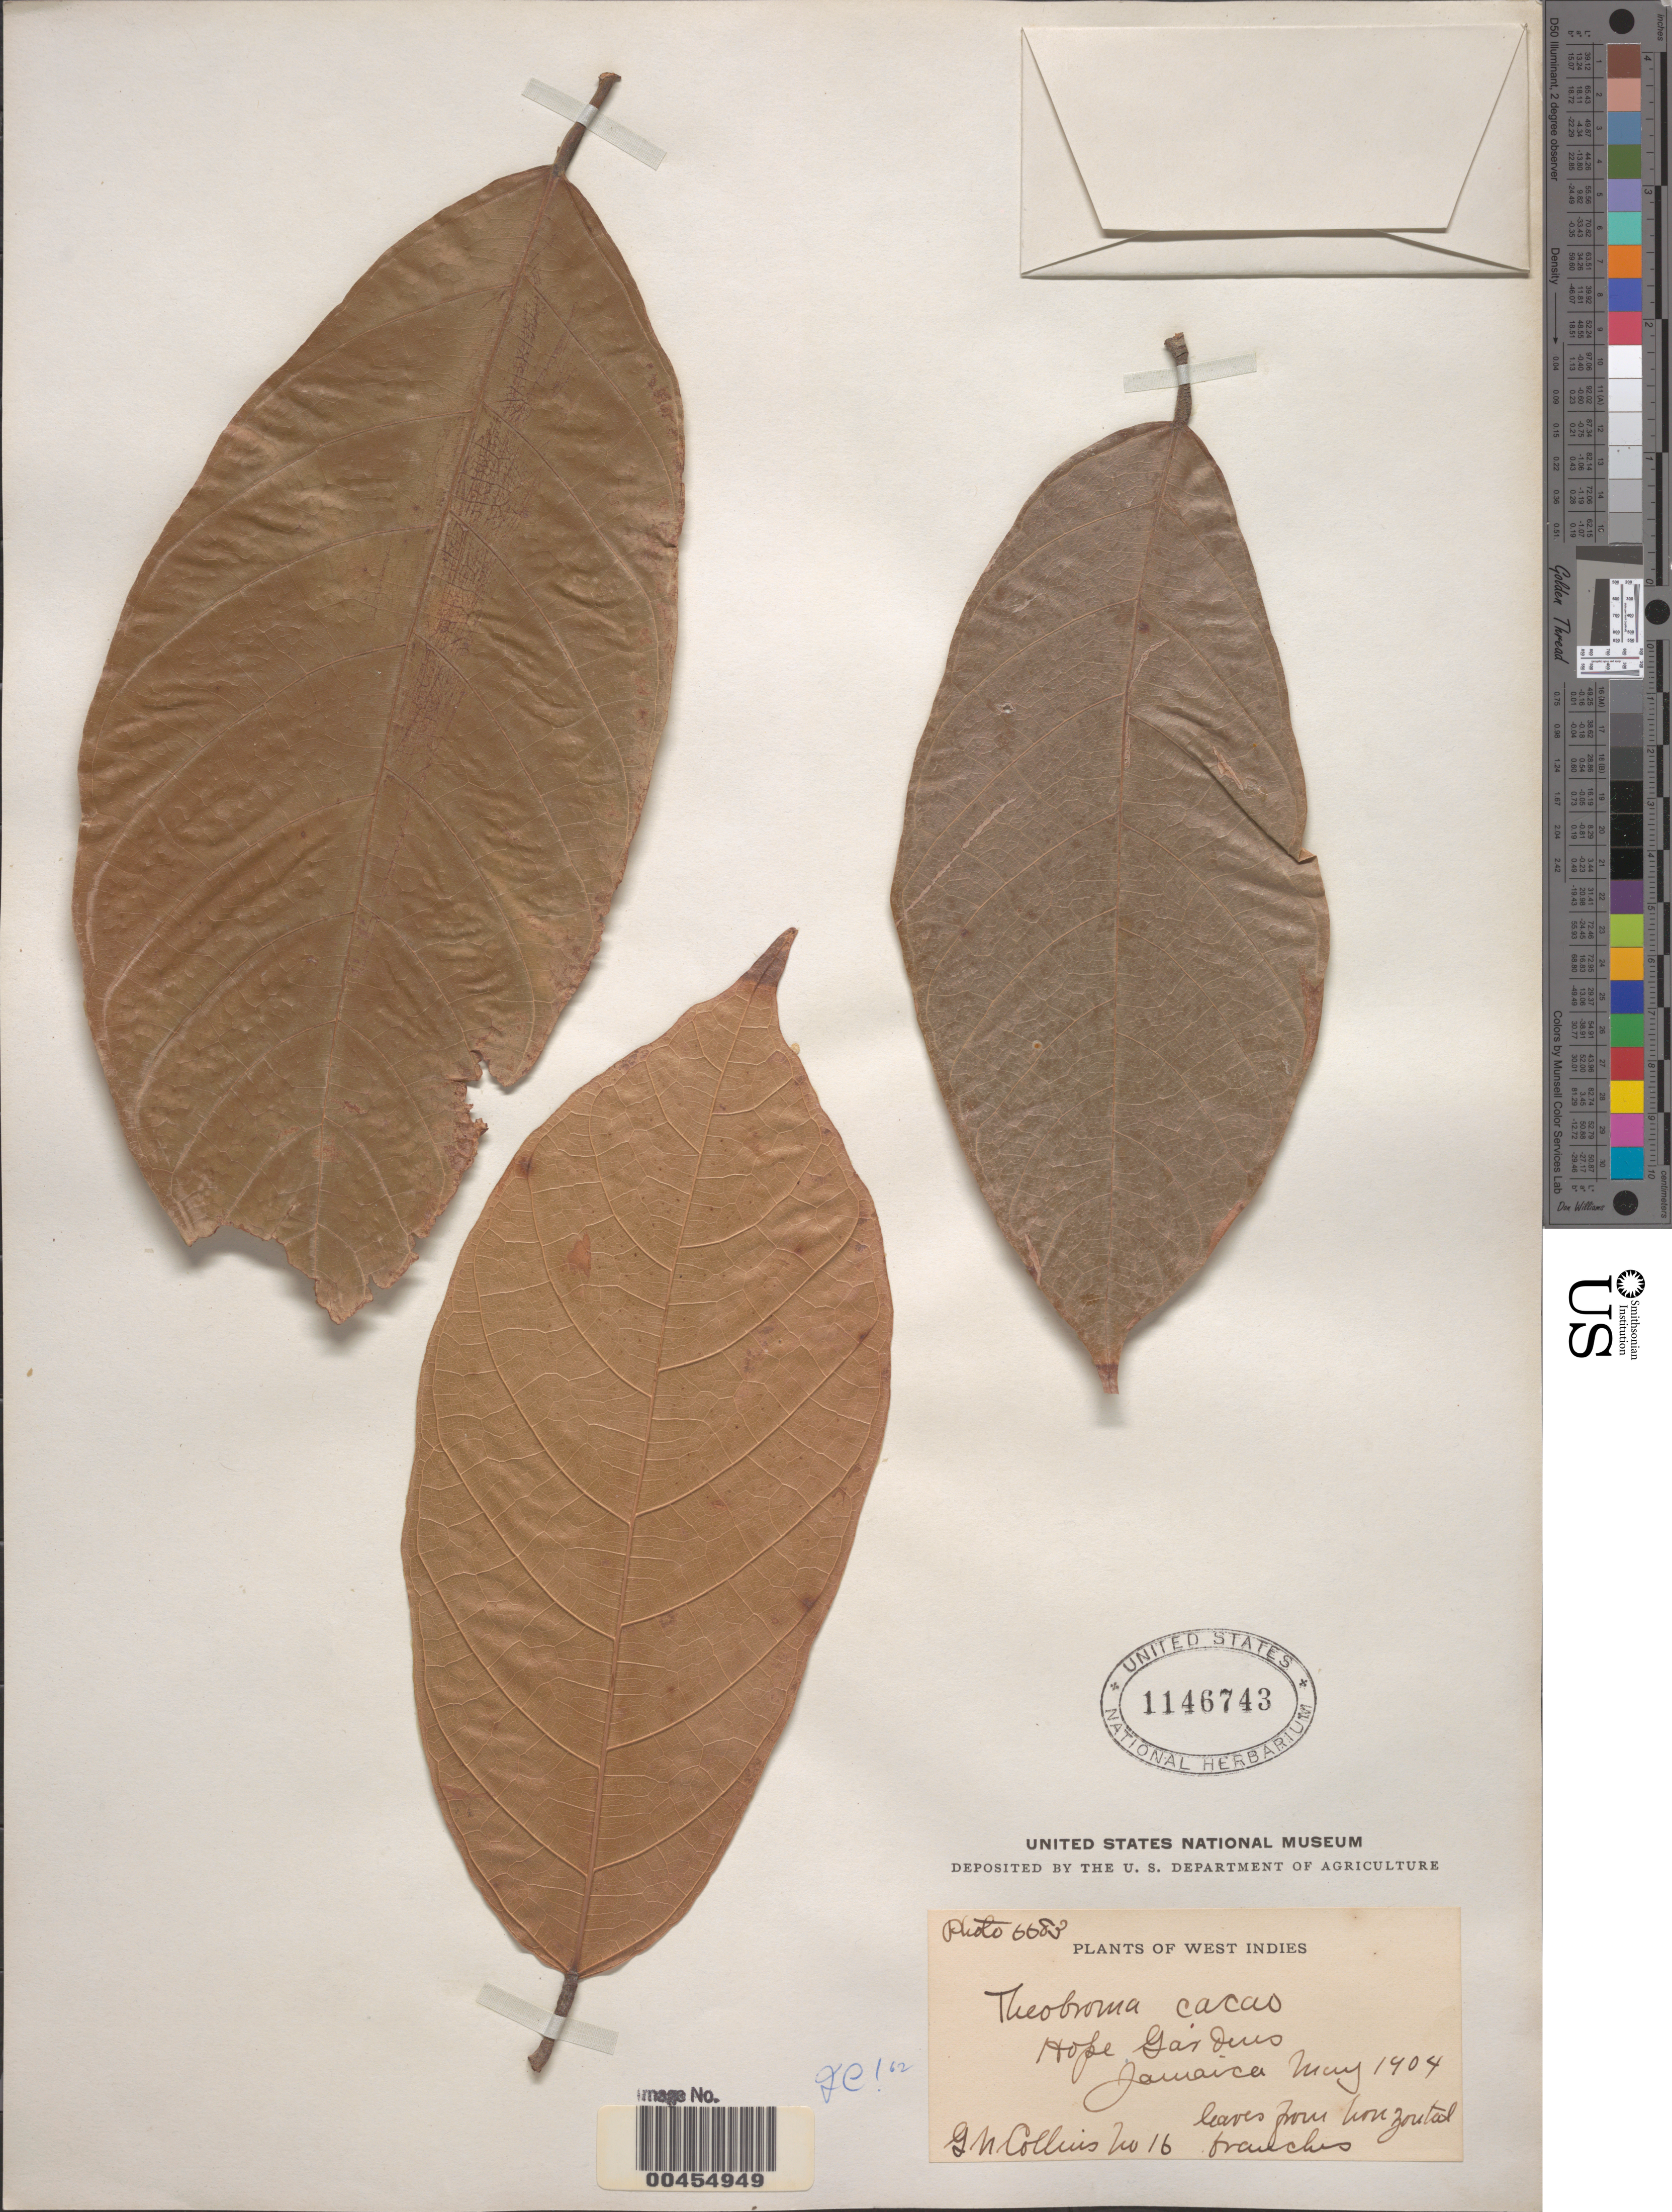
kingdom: Plantae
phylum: Tracheophyta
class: Magnoliopsida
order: Malvales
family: Malvaceae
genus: Theobroma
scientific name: Theobroma cacao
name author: L.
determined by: Cuatrecasas, J.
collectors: G. Collins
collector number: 16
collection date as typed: May 1904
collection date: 1904-05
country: Jamaica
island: Greater Antilles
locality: Hope Gardens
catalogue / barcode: US 1146743